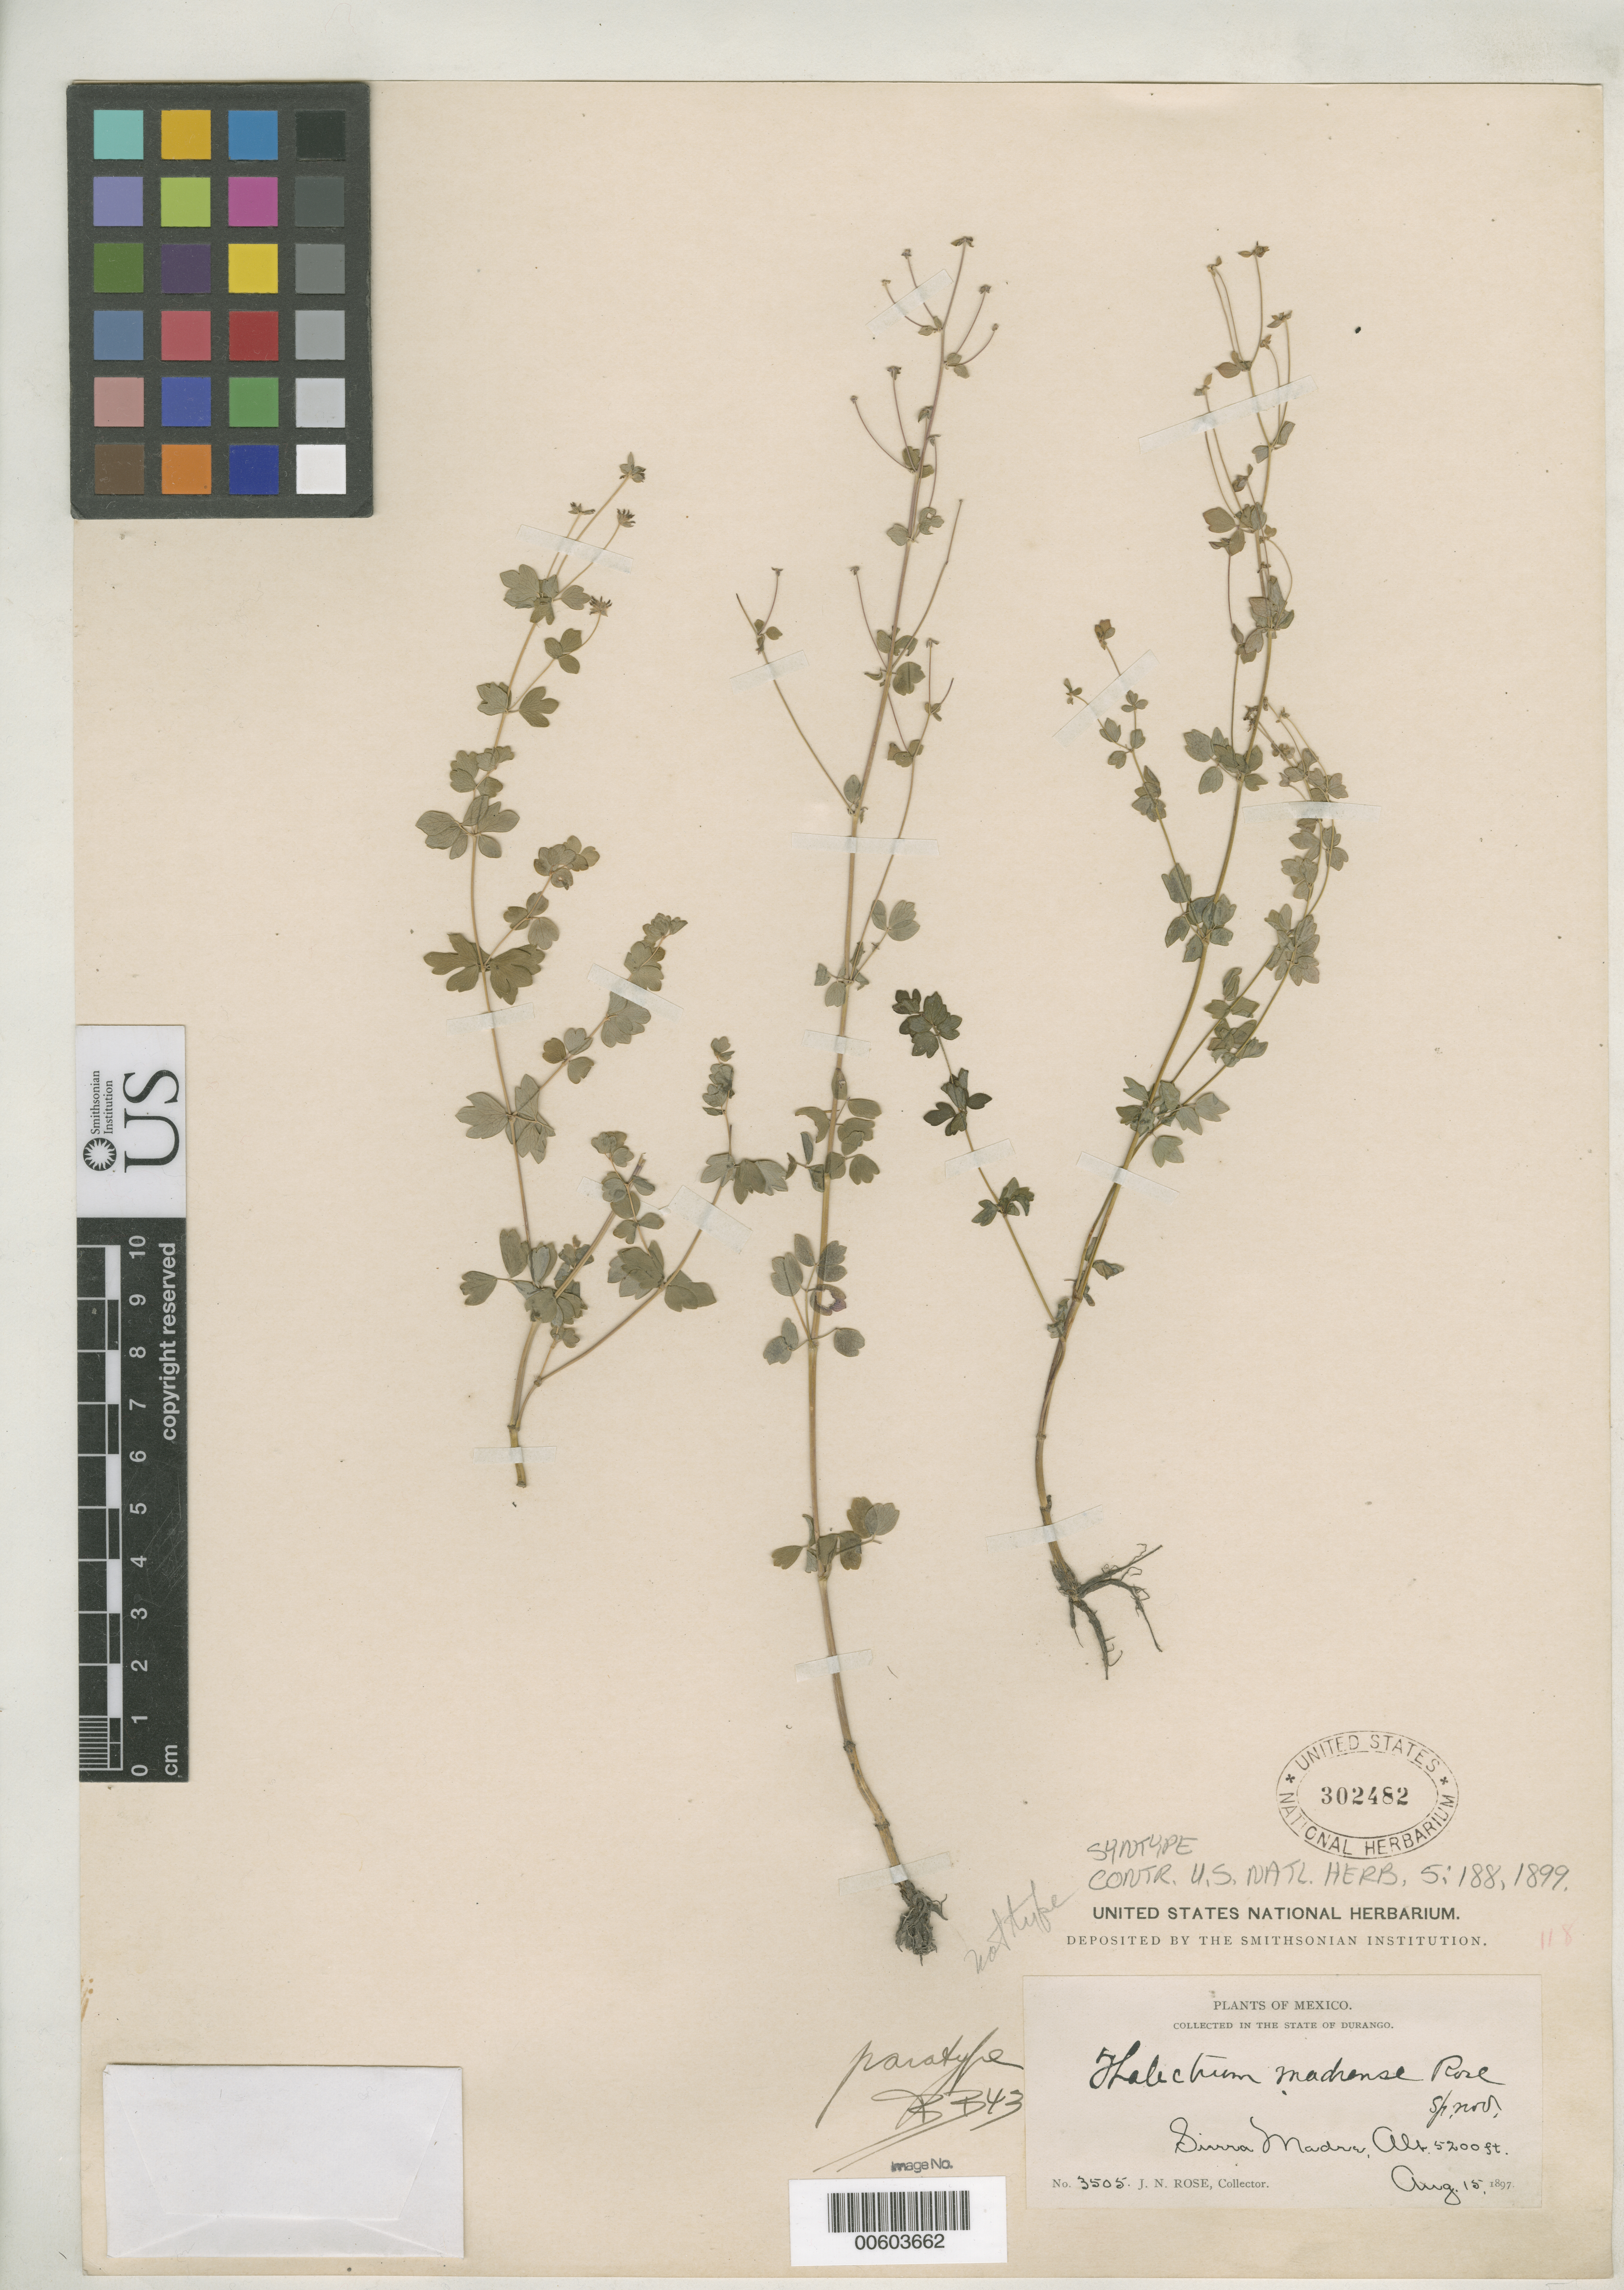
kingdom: Plantae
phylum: Tracheophyta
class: Magnoliopsida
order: Ranunculales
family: Ranunculaceae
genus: Thalictrum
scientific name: Thalictrum madrense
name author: Rose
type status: Syntype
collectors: J. N. Rose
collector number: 3505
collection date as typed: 15 Aug 1897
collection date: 1897-08-15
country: Mexico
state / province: Durango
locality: Sierra Madre.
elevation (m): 1585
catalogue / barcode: US 302482